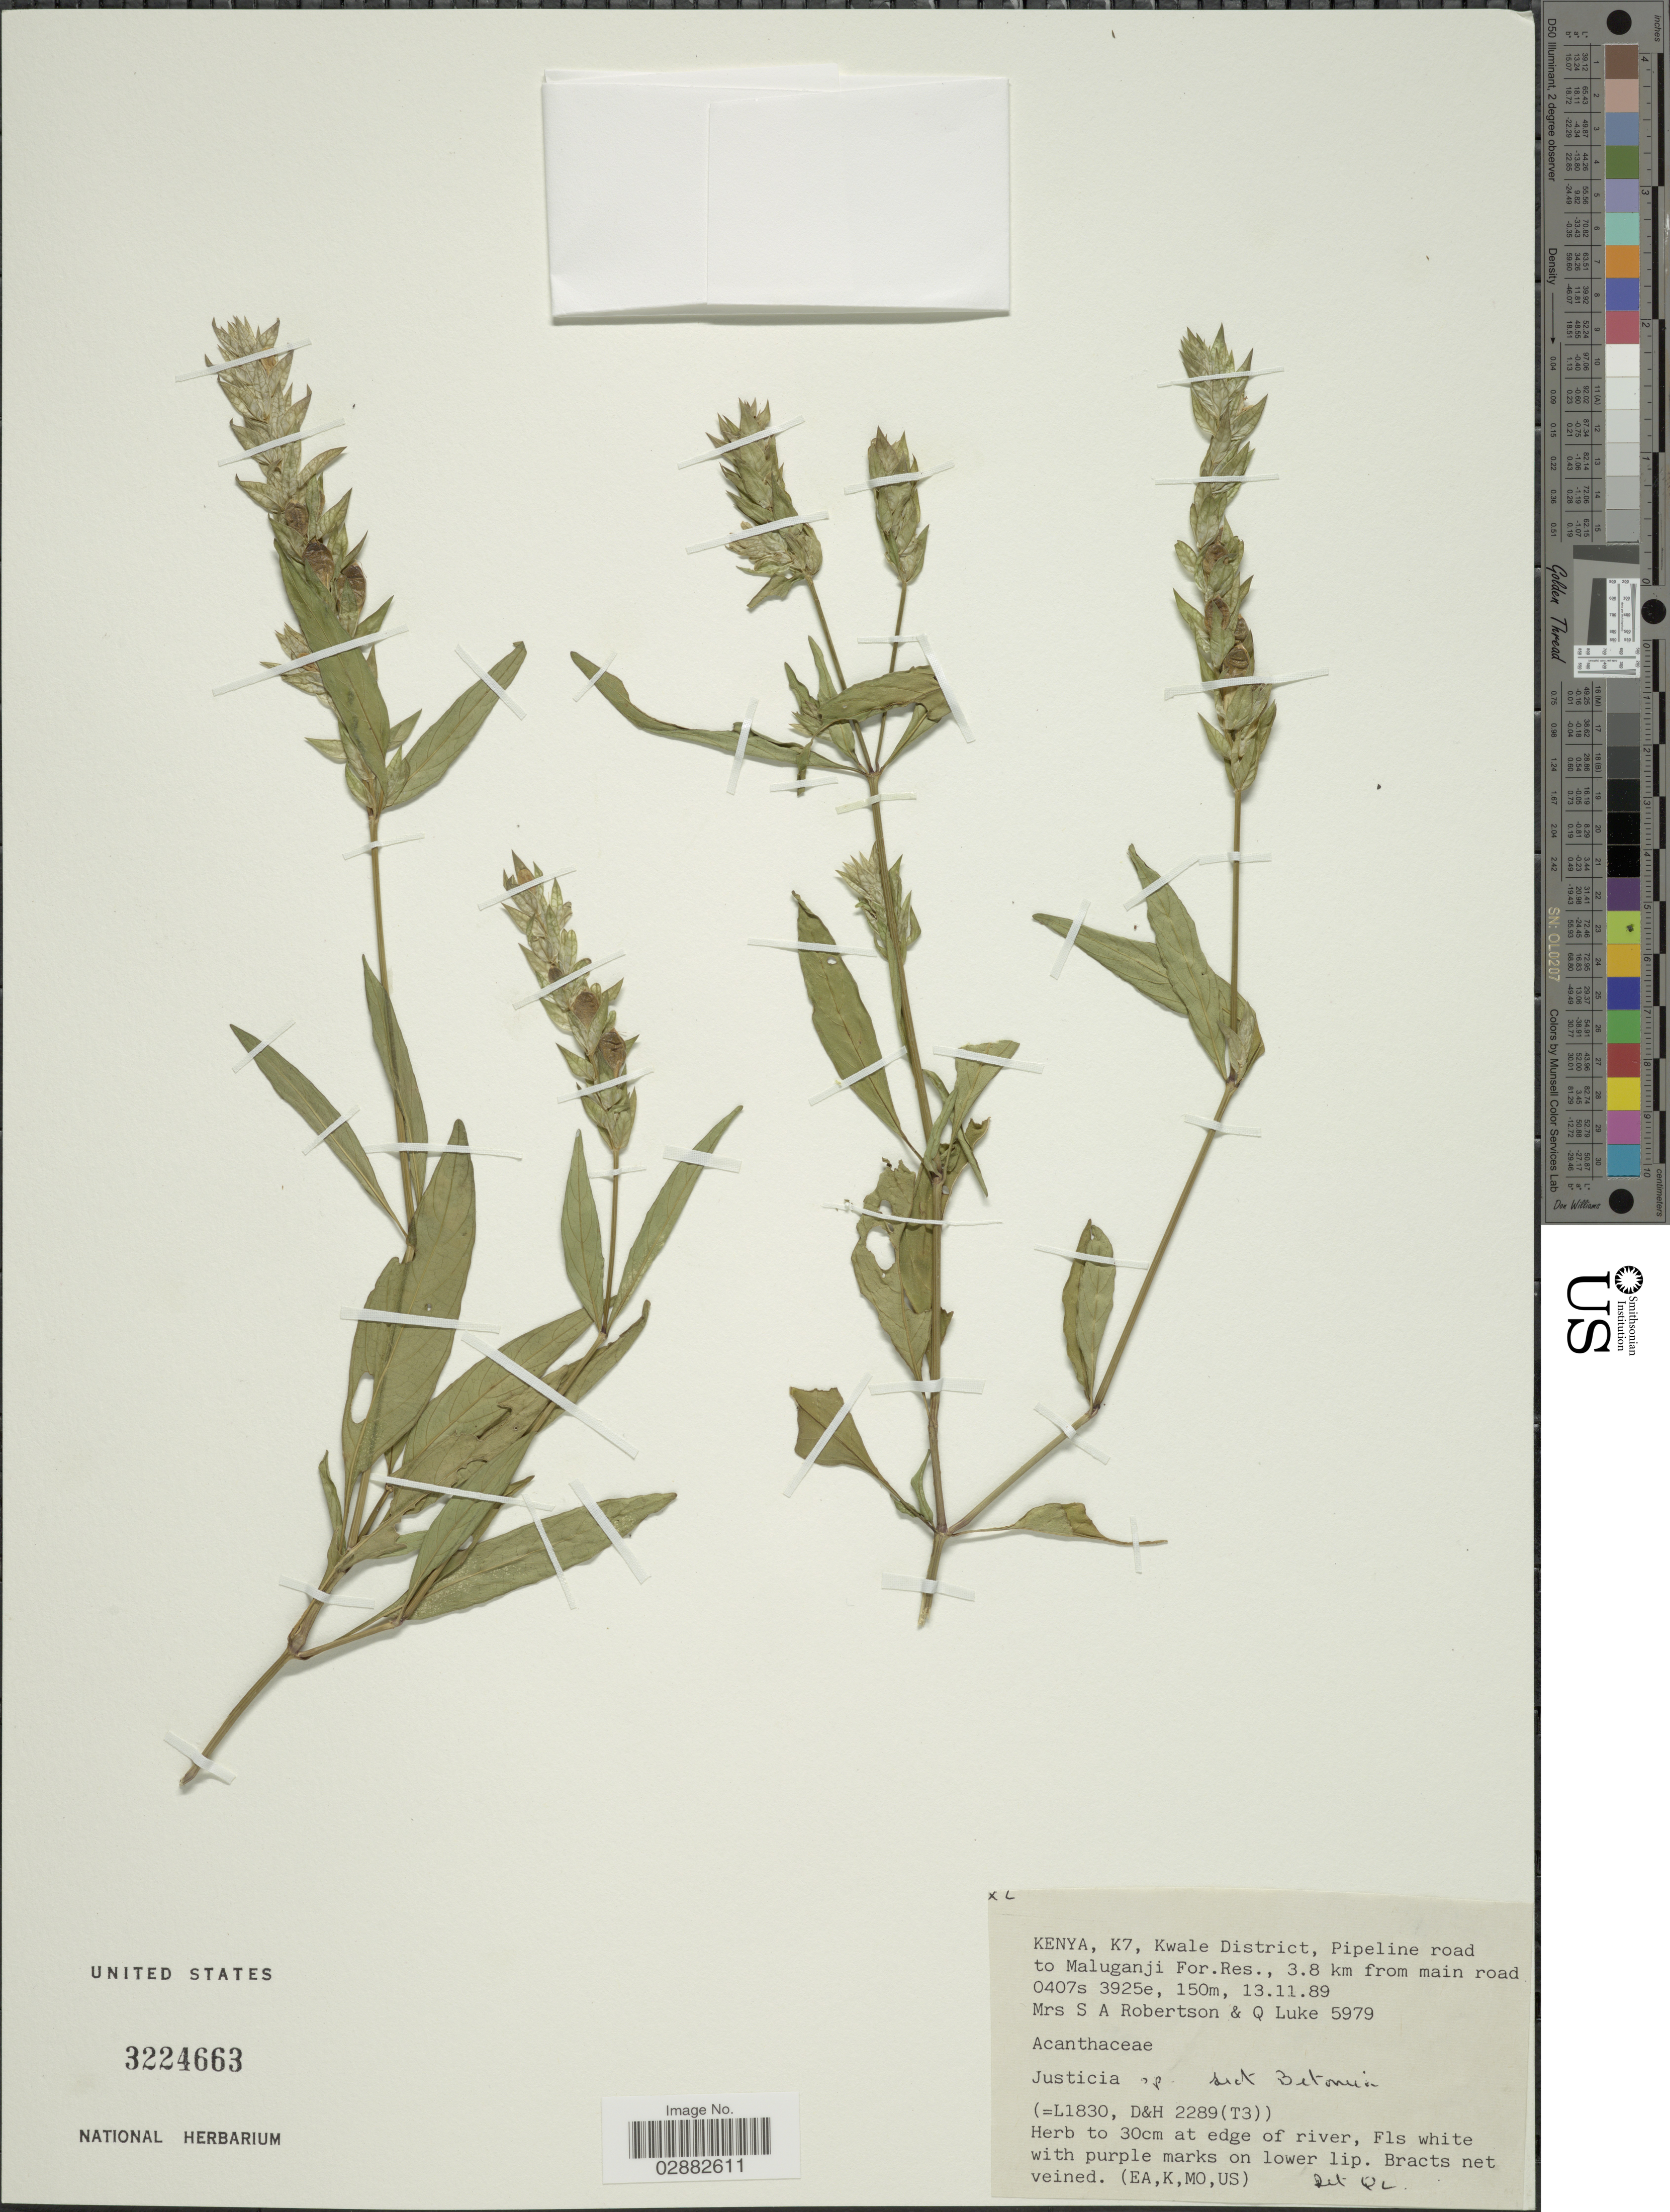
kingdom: Plantae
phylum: Tracheophyta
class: Magnoliopsida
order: Lamiales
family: Acanthaceae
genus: Justicia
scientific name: Justicia sp.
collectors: S. Robertson & Q. Luke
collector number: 5979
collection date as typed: Transcribed d/m/y: 13/11/89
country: Kenya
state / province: Kwale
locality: K7, Kwale District, Pipeline road to Maluganji For.Res., 3.8 km from main road.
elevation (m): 150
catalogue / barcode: US 3224663